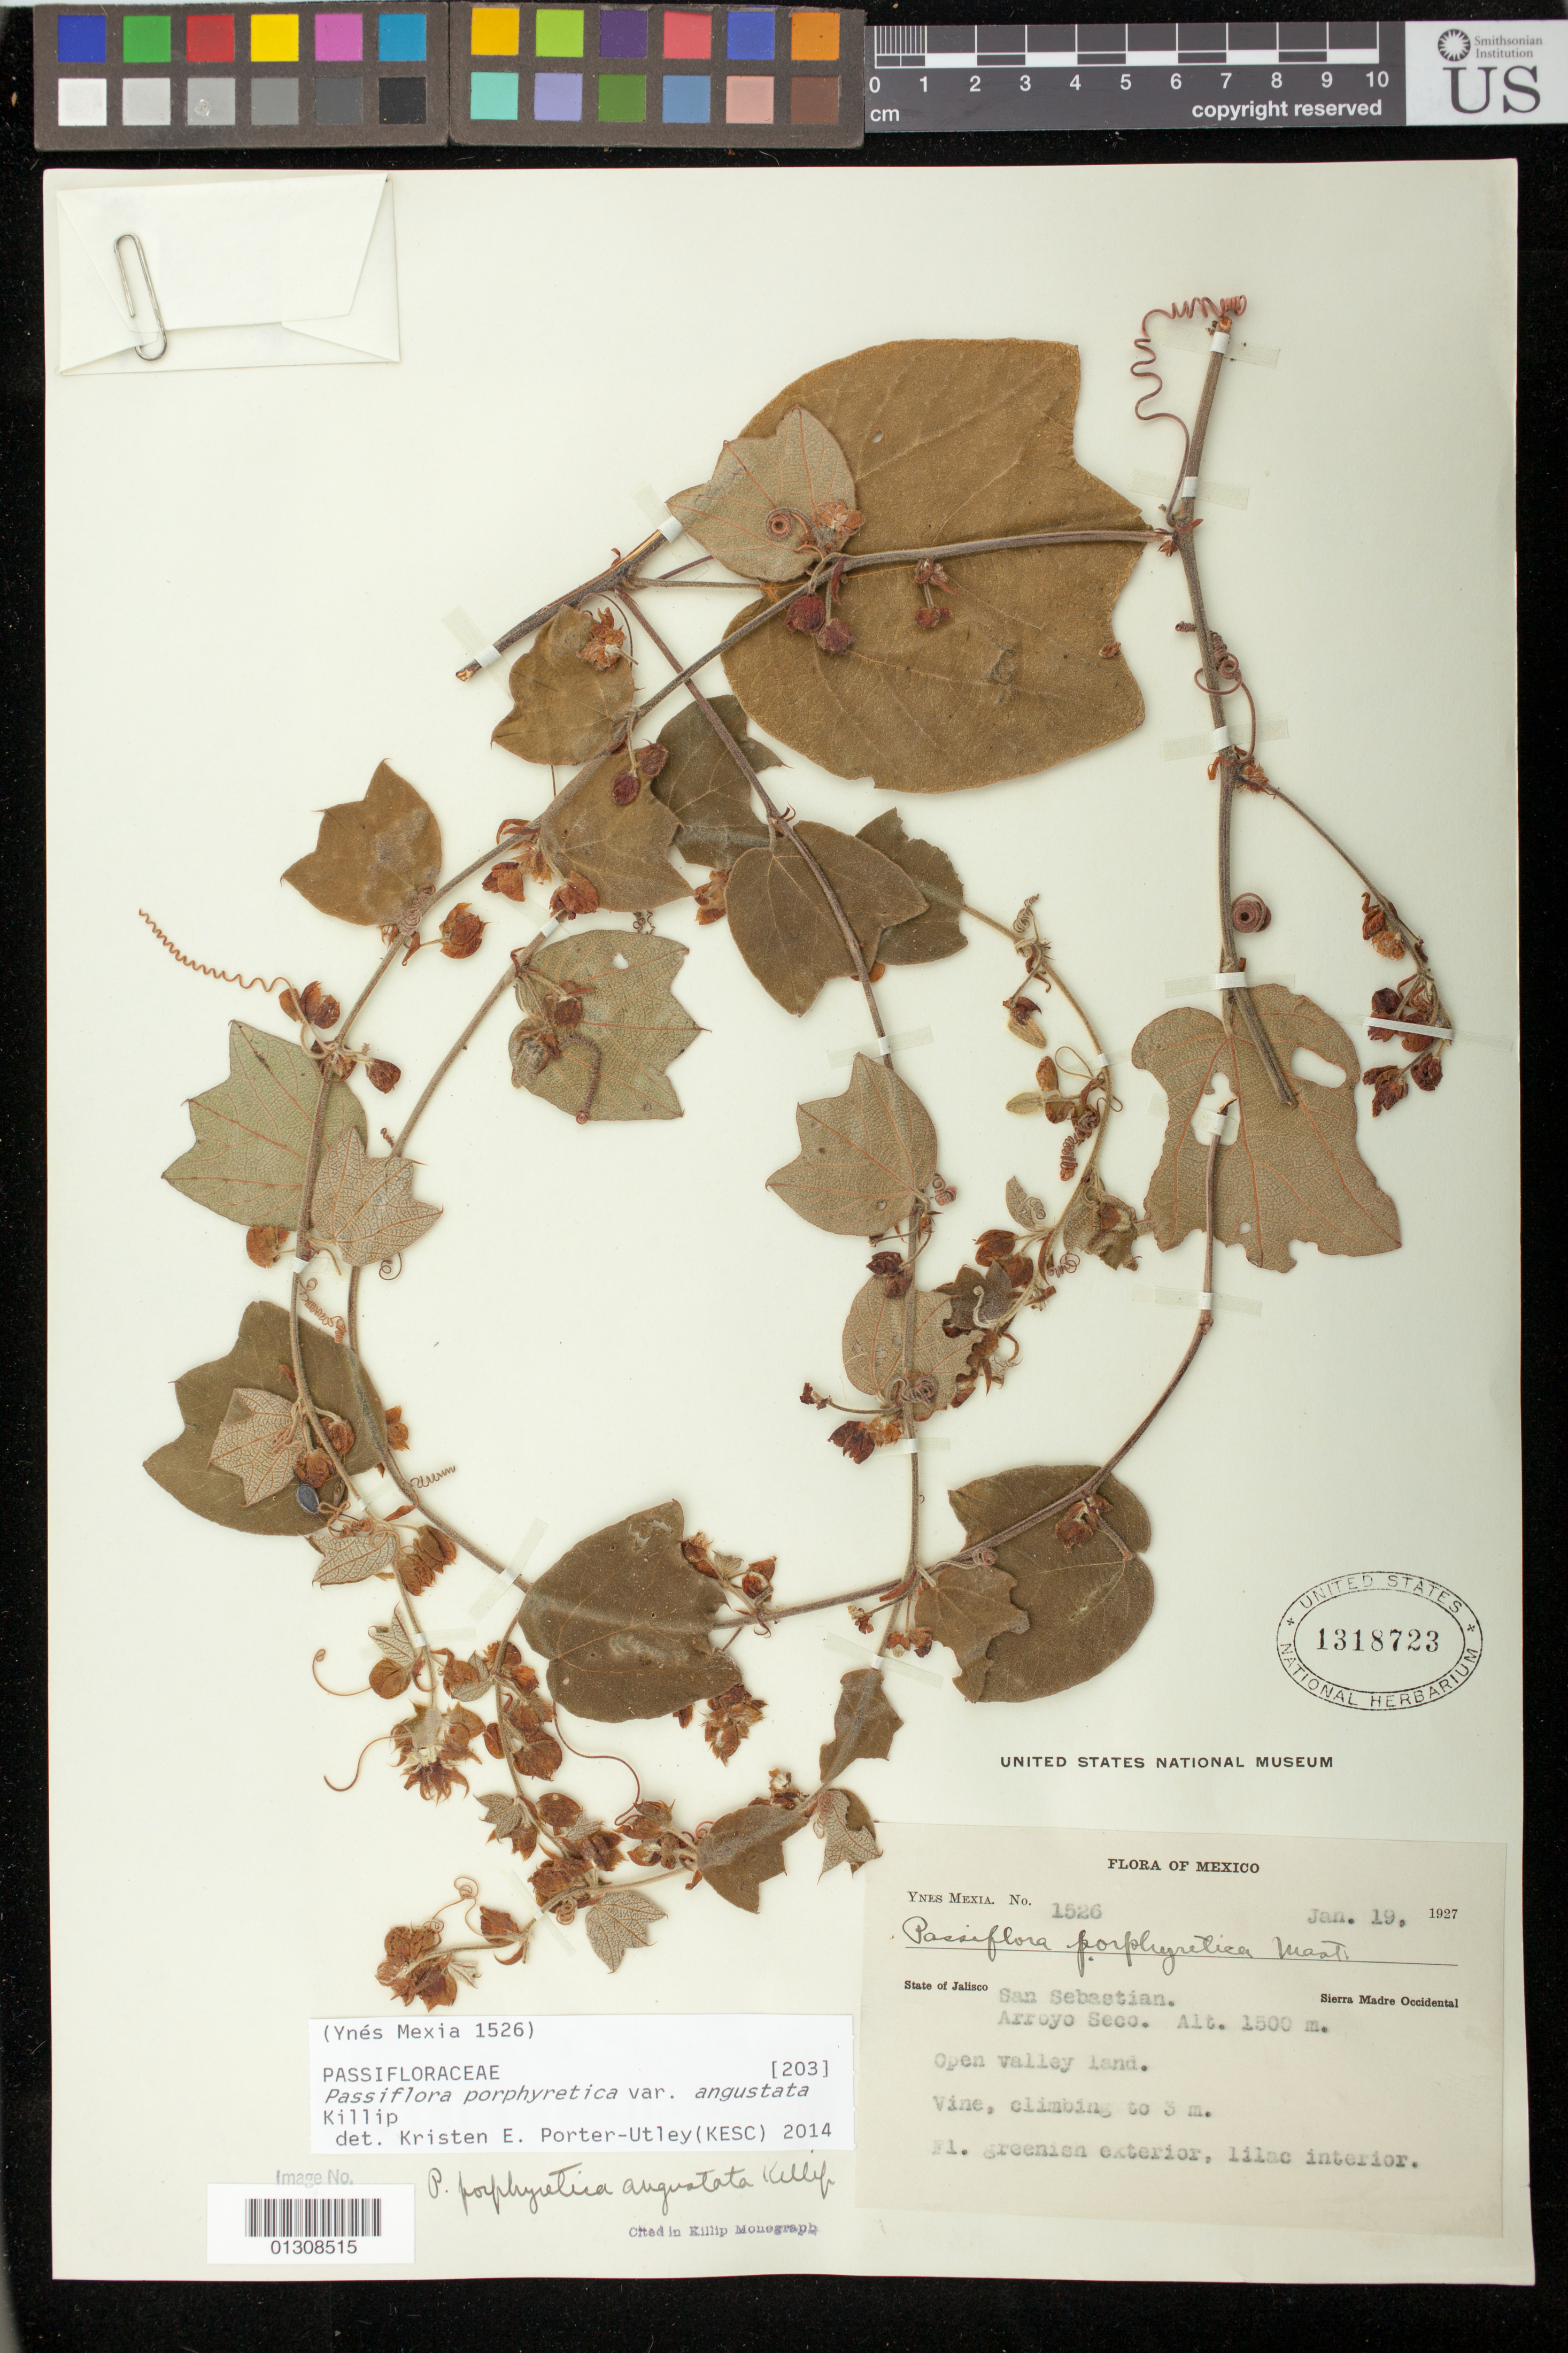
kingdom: Plantae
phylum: Tracheophyta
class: Magnoliopsida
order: Malpighiales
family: Passifloraceae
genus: Passiflora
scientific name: Passiflora porphyretica var. angustata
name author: Killip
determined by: Porter-Utley, K. E.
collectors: Y. Mexia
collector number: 1526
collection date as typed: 19 Jan 1927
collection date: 1927-01-19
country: Mexico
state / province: Jalisco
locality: State of Jalisco. San Sebastian. Arroyo Seco. Sierra Madre Occidental.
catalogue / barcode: US 1318723